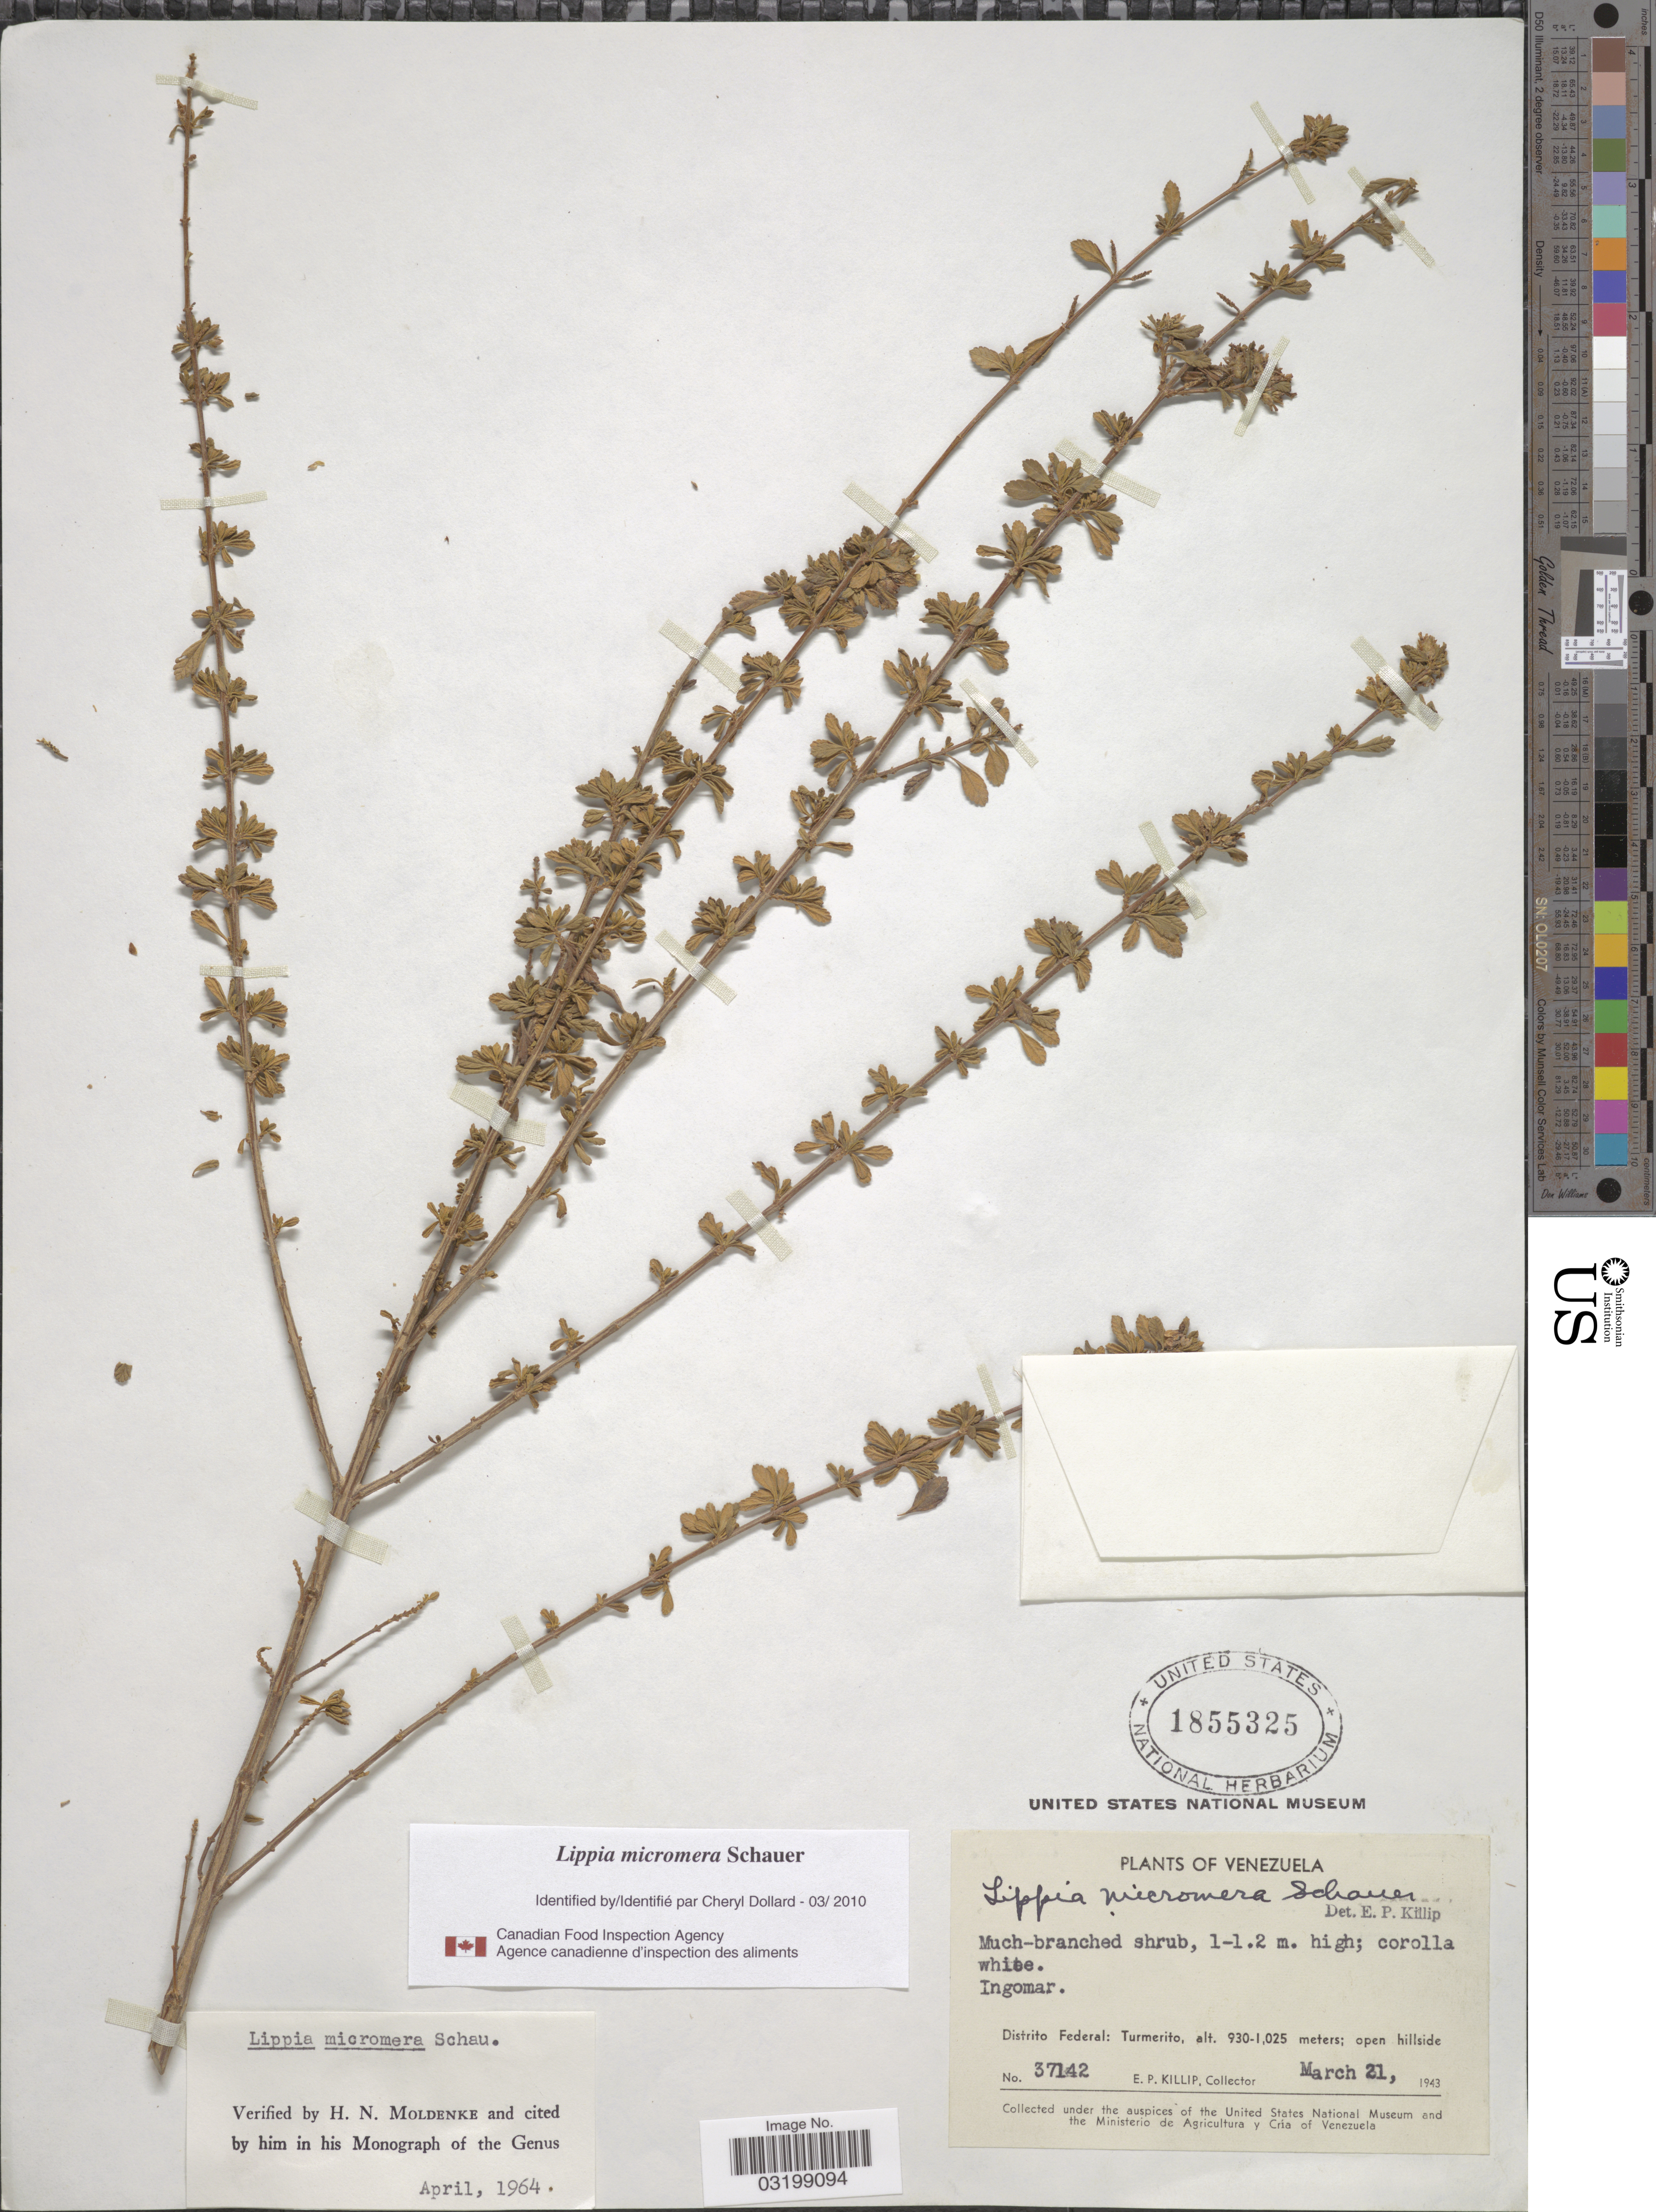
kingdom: Plantae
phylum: Tracheophyta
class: Magnoliopsida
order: Lamiales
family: Verbenaceae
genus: Lippia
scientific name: Lippia micromera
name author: Schauer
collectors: E. P. Killip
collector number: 37142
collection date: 1943-03-21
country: Venezuela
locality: Distrito Federal: Turmerito; open hillside.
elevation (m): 930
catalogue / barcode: US 1855325